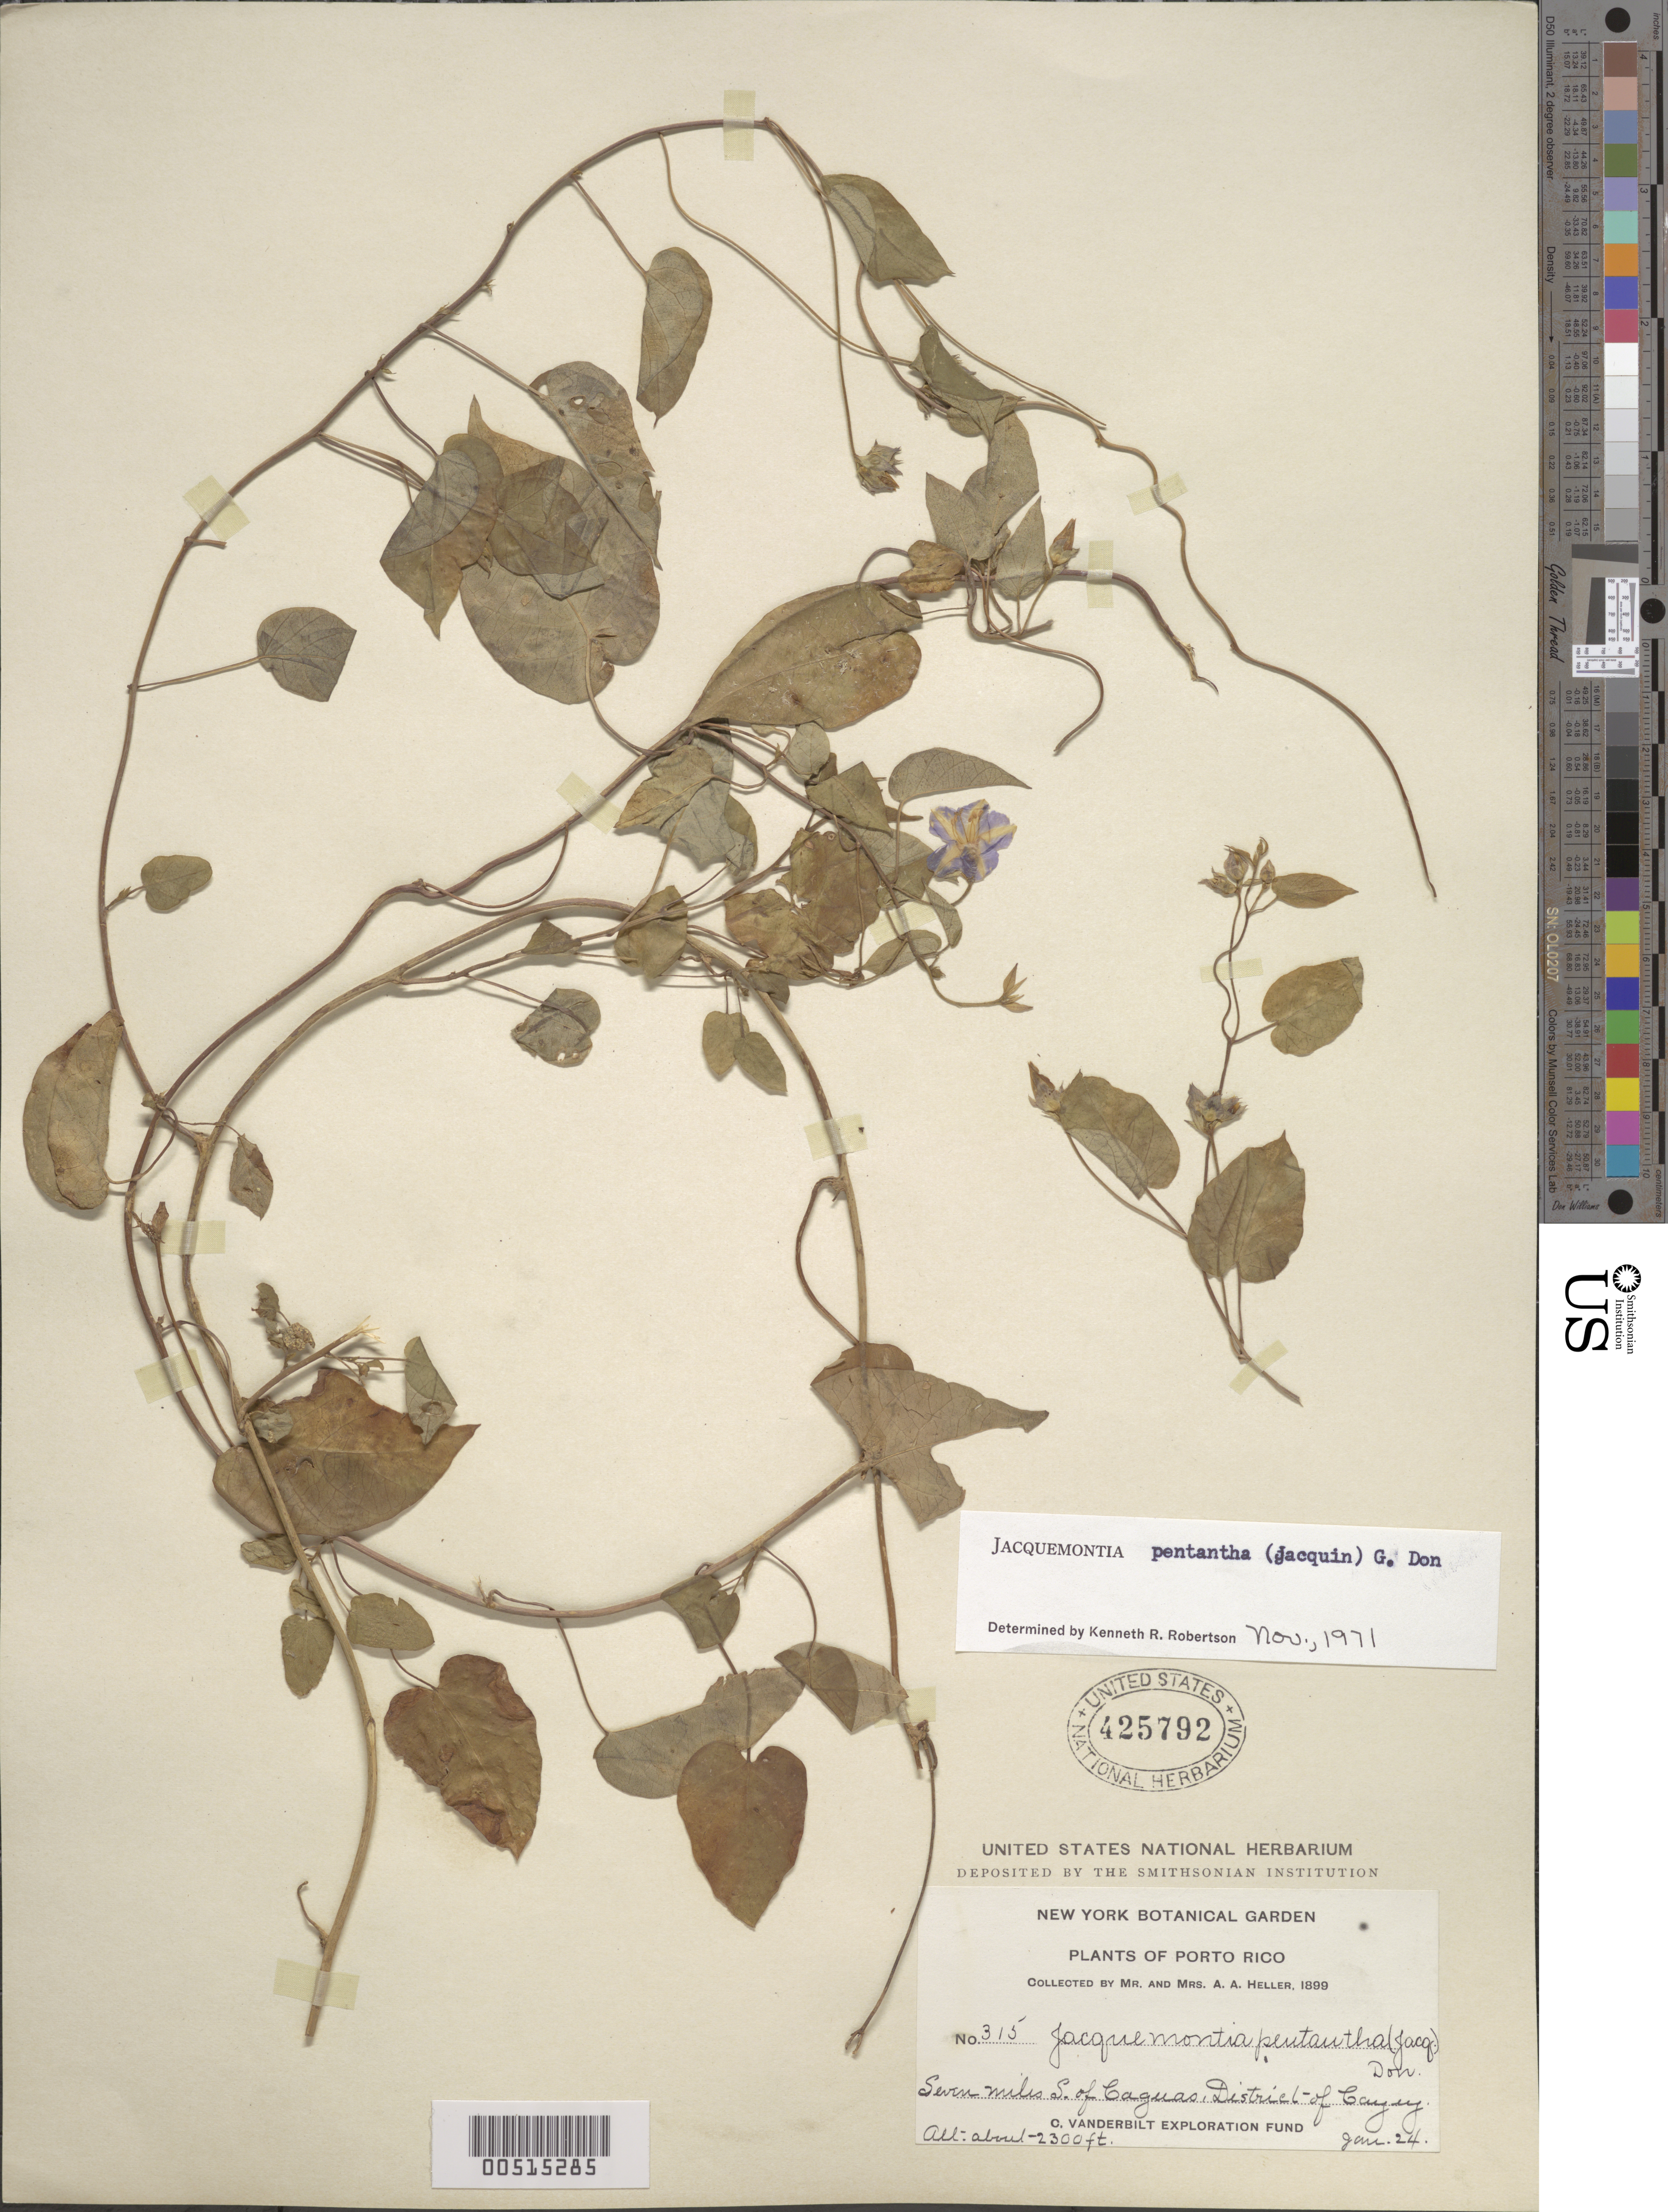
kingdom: Plantae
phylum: Tracheophyta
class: Magnoliopsida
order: Solanales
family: Convolvulaceae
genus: Jacquemontia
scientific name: Jacquemontia pentanthos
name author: (Jacq.) G. Don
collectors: A. A. Heller & E. G. Heller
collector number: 315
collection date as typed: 24 Jan 1899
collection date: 1899-01-24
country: Puerto Rico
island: Greater Antilles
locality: Cayey, seven miles south of Caguas. Alt 2300 ft.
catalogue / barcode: US 425792